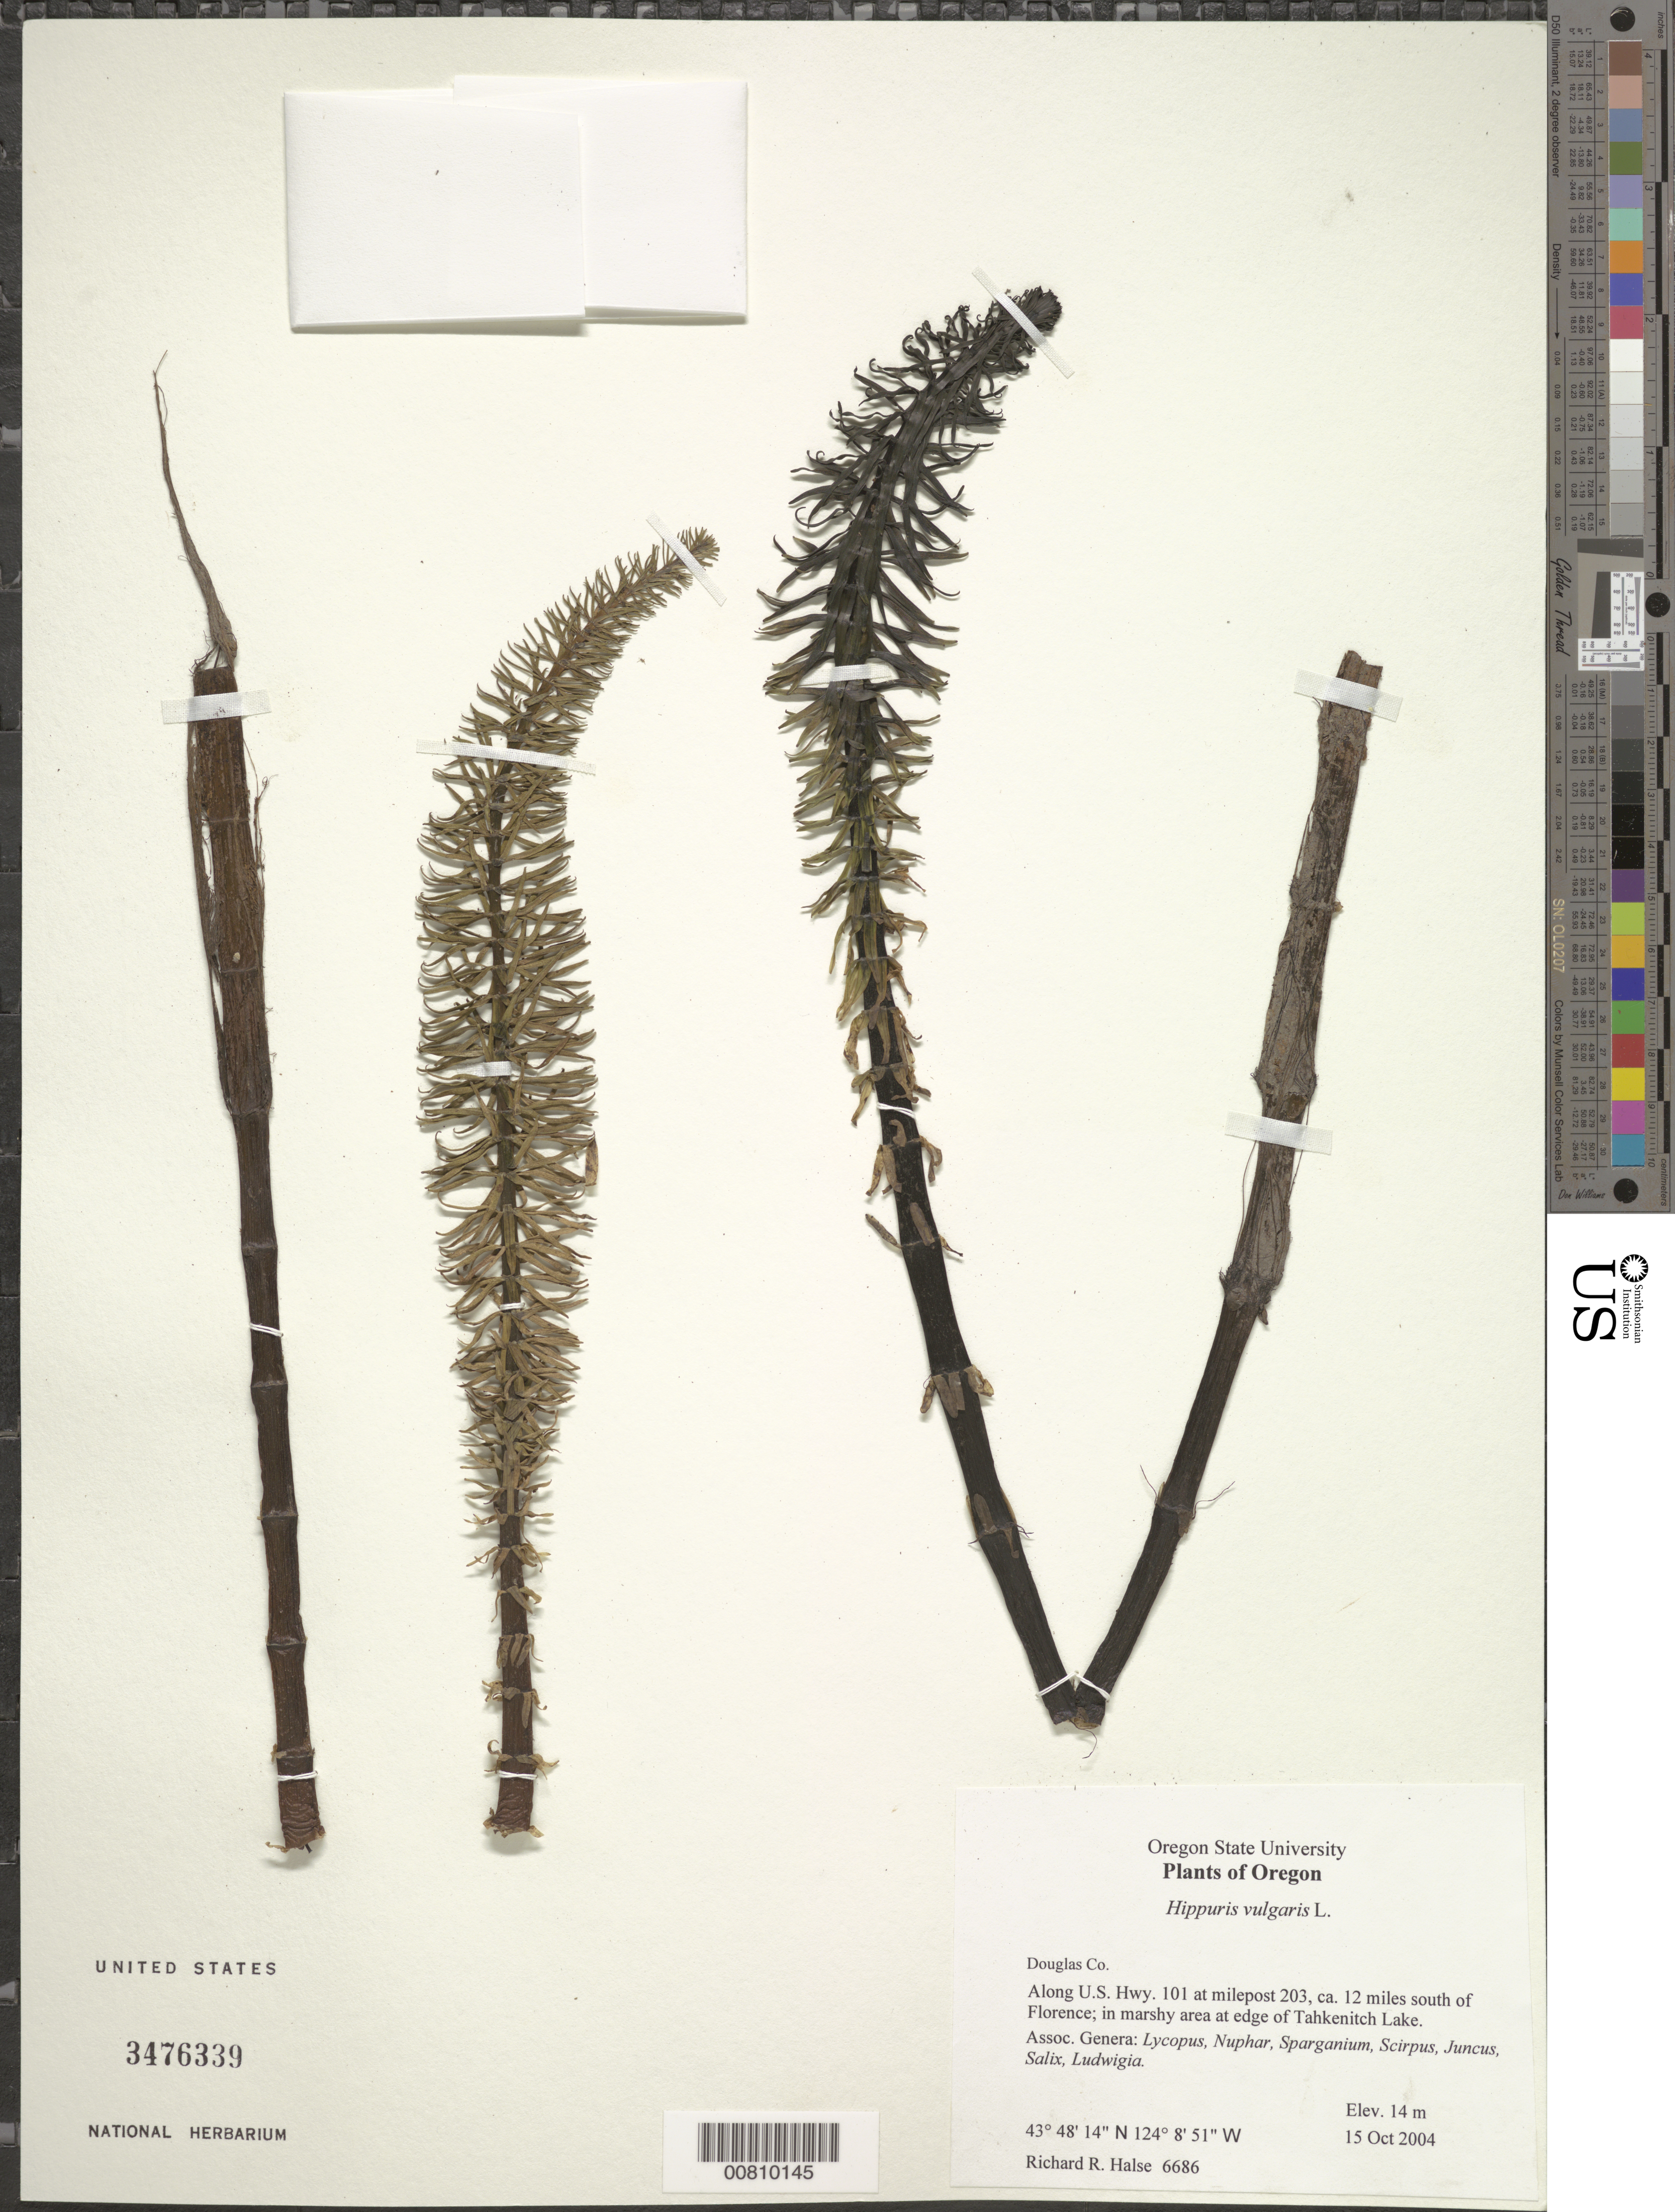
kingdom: Plantae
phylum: Tracheophyta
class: Magnoliopsida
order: Lamiales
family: Plantaginaceae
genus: Hippuris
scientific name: Hippuris vulgaris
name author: L.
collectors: R. Halse et al.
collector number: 6686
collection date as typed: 15 Oct 2004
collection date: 2004-10-15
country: United States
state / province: Oregon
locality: Anong US Highway 101 at mile post 203, 12 m S of Florence, Edge of Tahkenitch Lake.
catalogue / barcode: US 3476339